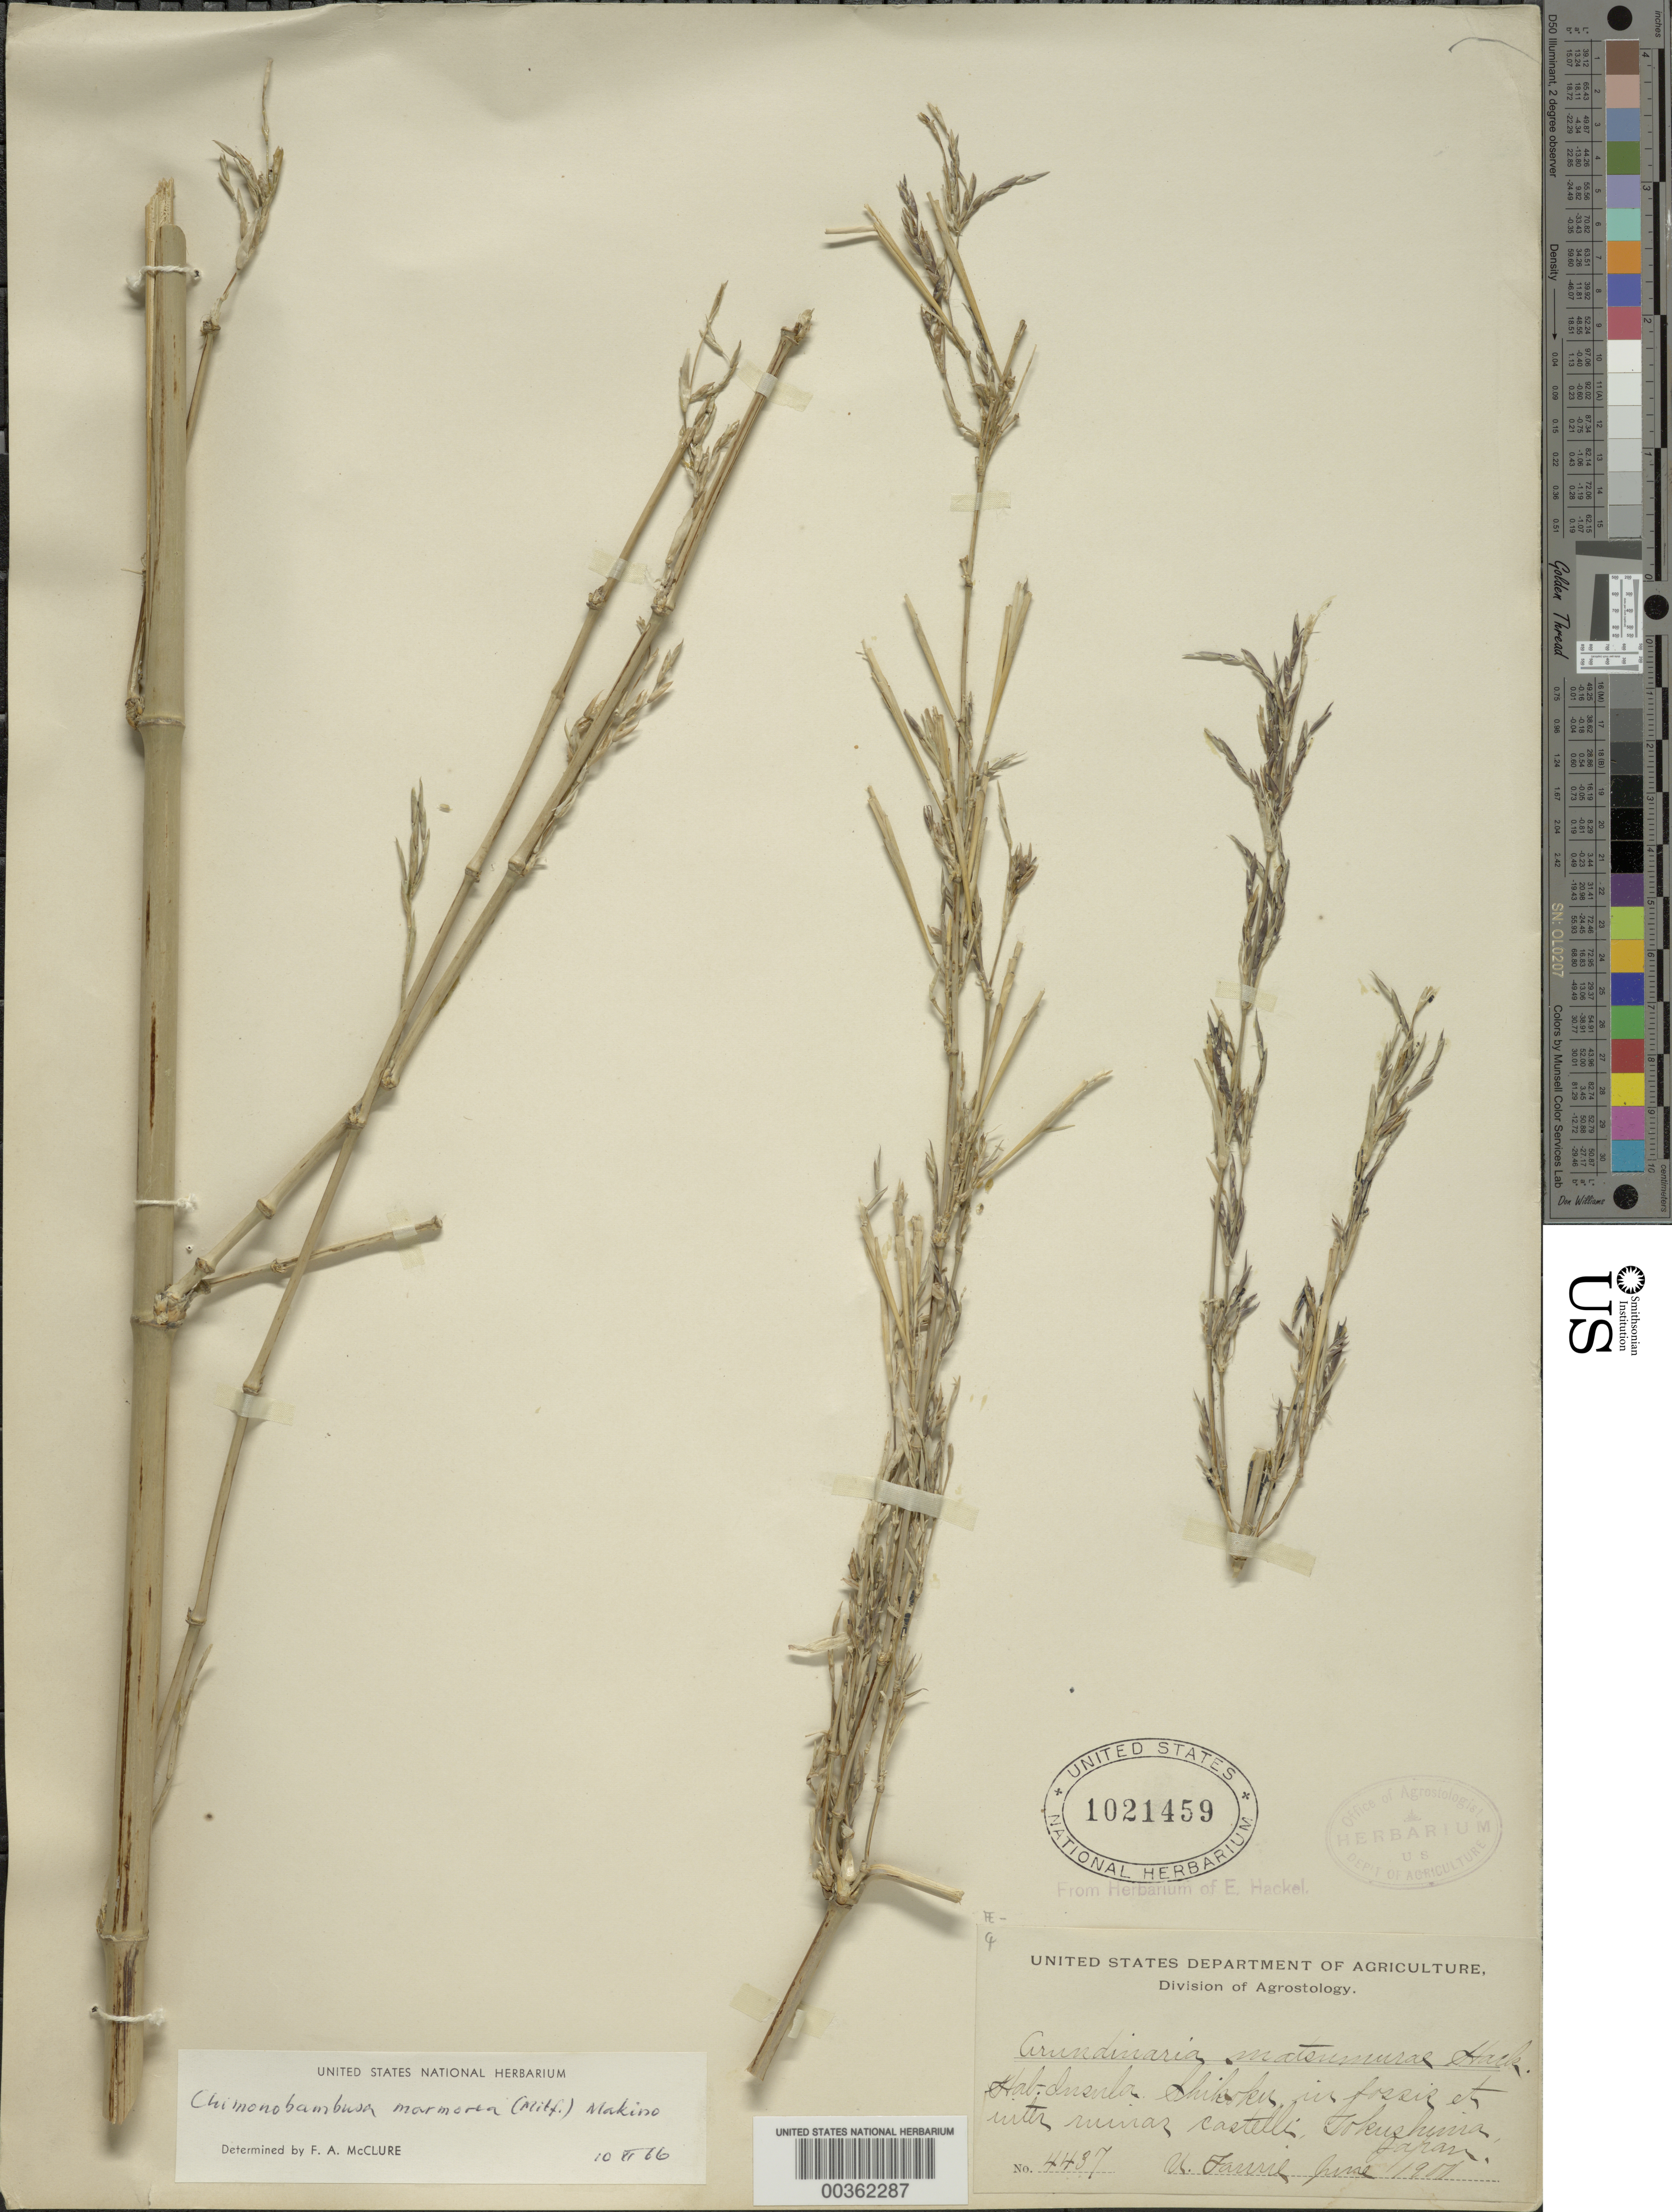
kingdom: Plantae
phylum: Tracheophyta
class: Liliopsida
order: Poales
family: Poaceae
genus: Chimonobambusa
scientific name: Chimonobambusa marmorea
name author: Makino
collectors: U. Faurie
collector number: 4437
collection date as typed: Jun 1900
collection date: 1900-06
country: Japan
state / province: Tokusima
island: Shikoku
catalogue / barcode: US 1021459